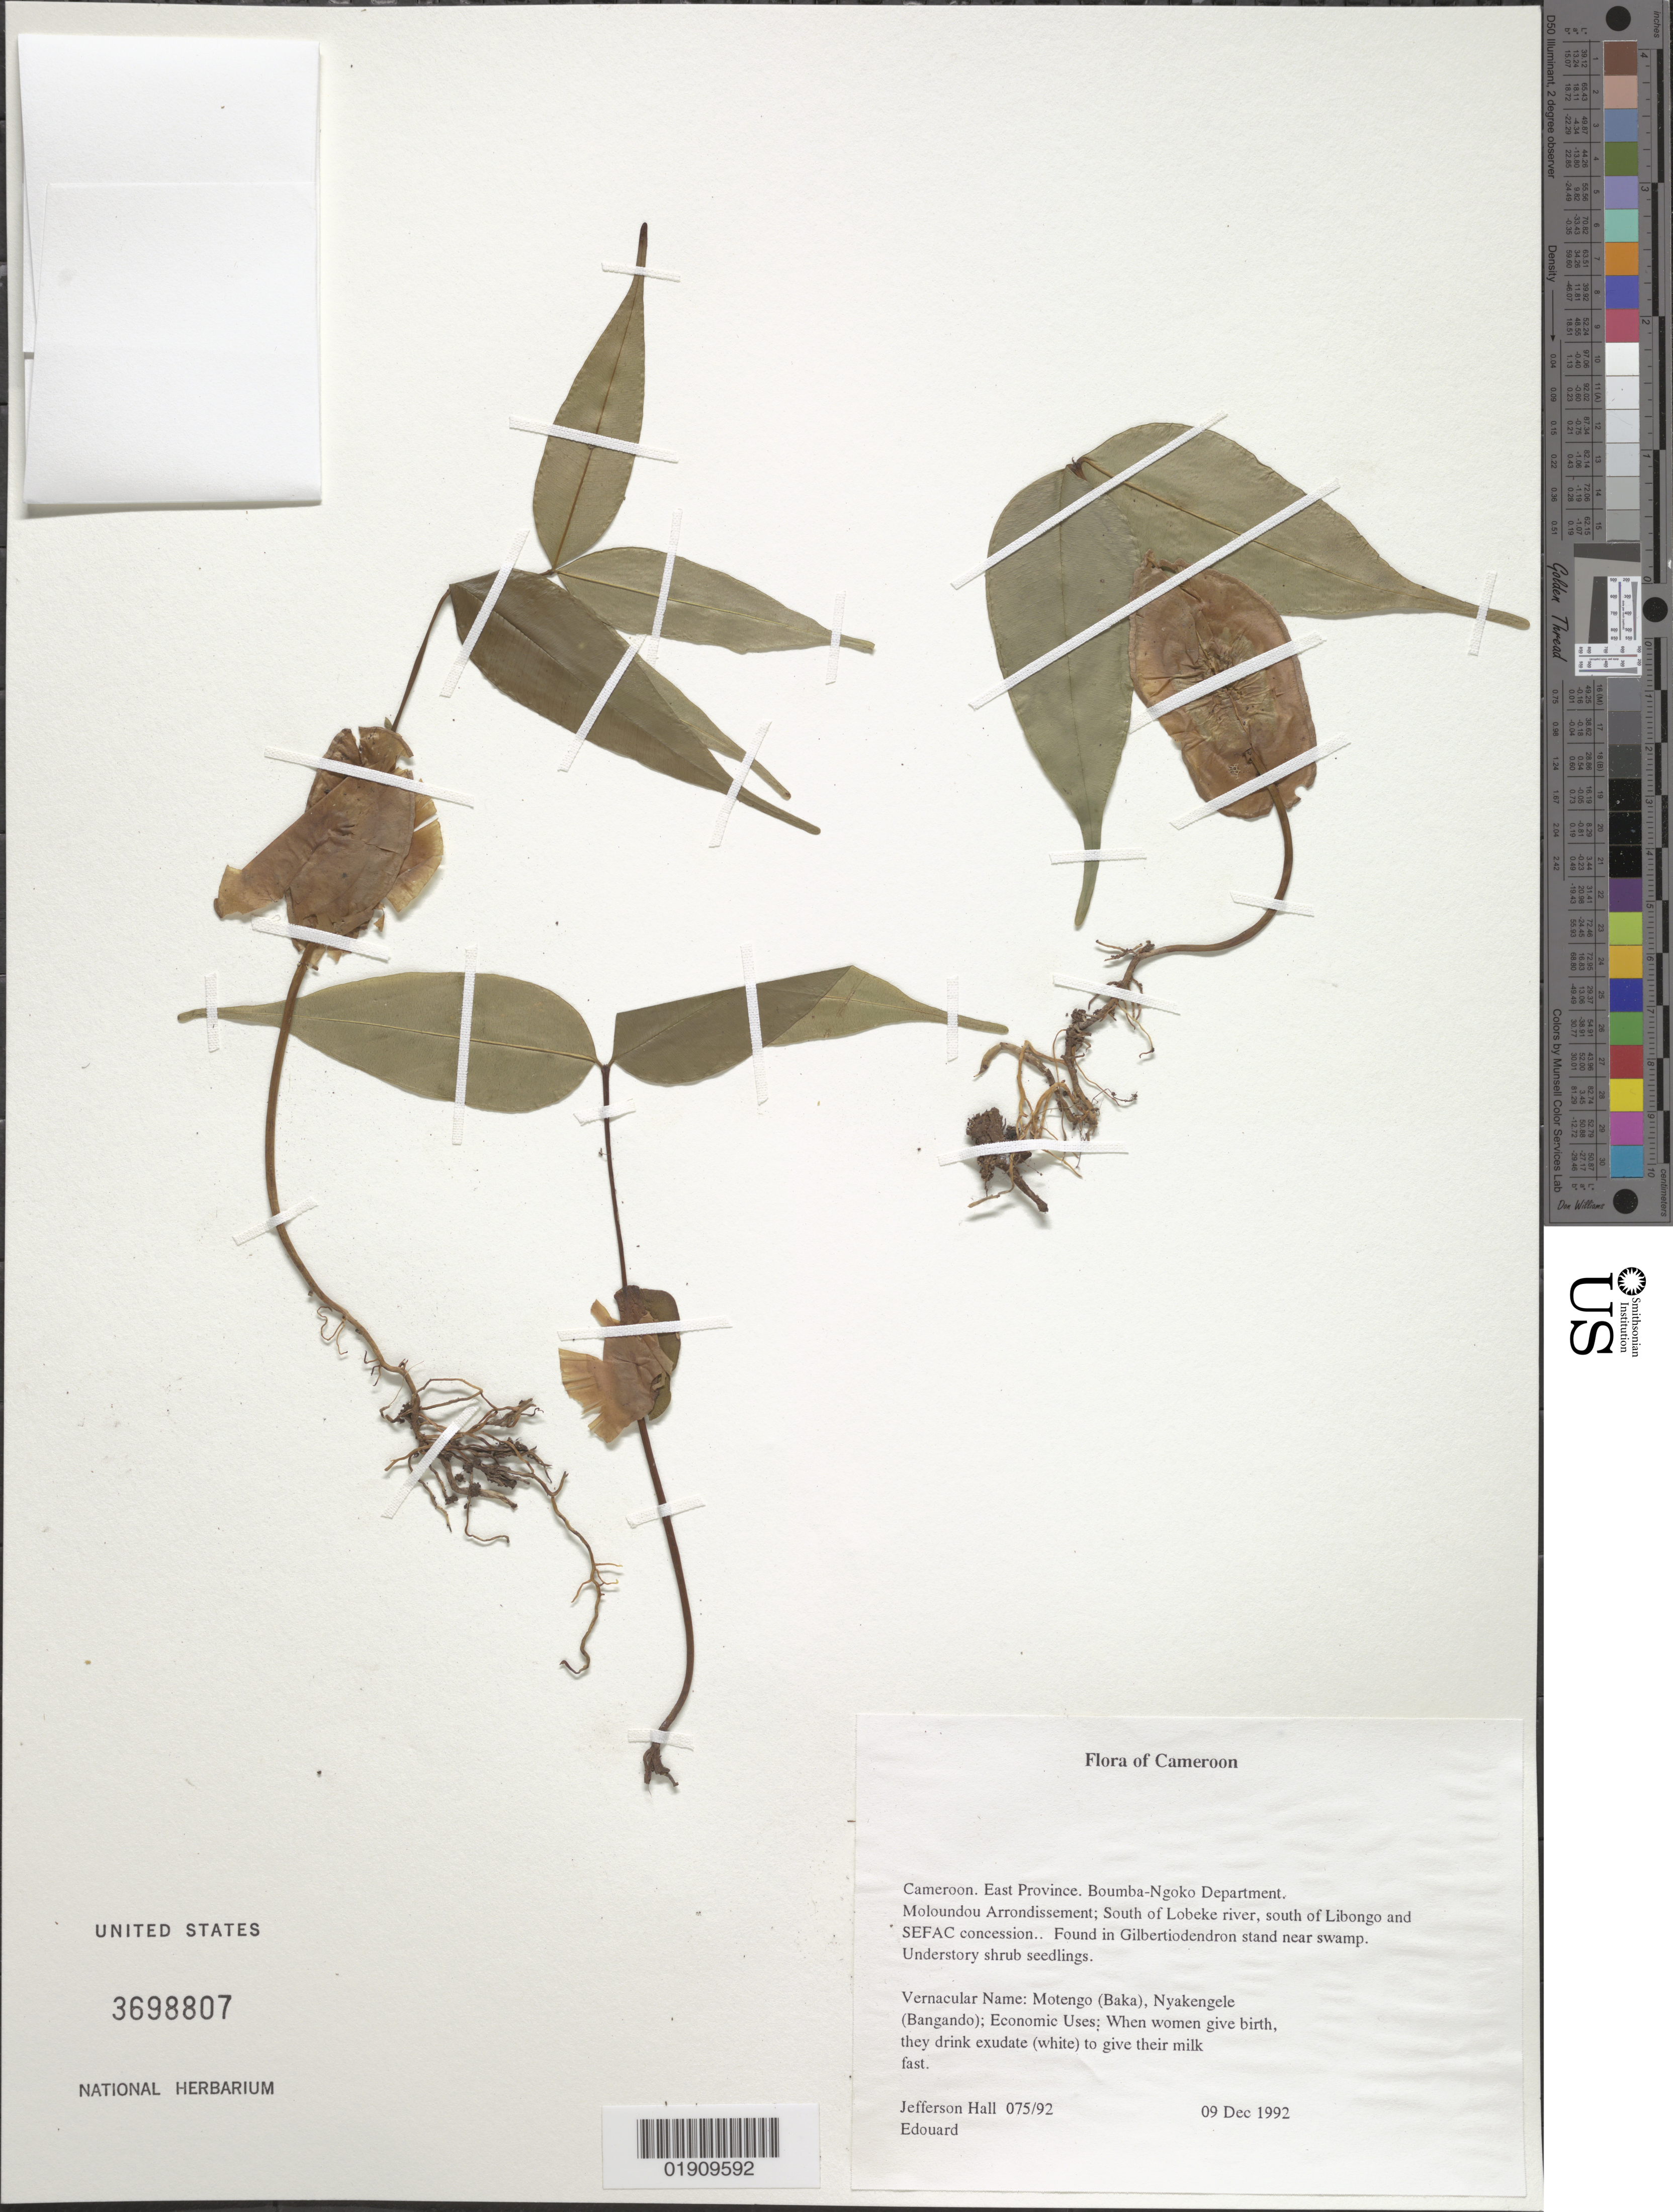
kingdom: Plantae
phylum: Tracheophyta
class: Magnoliopsida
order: Fabales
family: Fabaceae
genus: Gilbertiodendron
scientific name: Gilbertiodendron sp.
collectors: J. Hall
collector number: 075/92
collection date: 1992-12-09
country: Cameroon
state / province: Est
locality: Boumba-Ngoko Department. Boumba-Ngoko Department. Moloundou Arroundissement; South of Lobeke river, south of Libongo and SEFAC concession.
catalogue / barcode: US 3698807